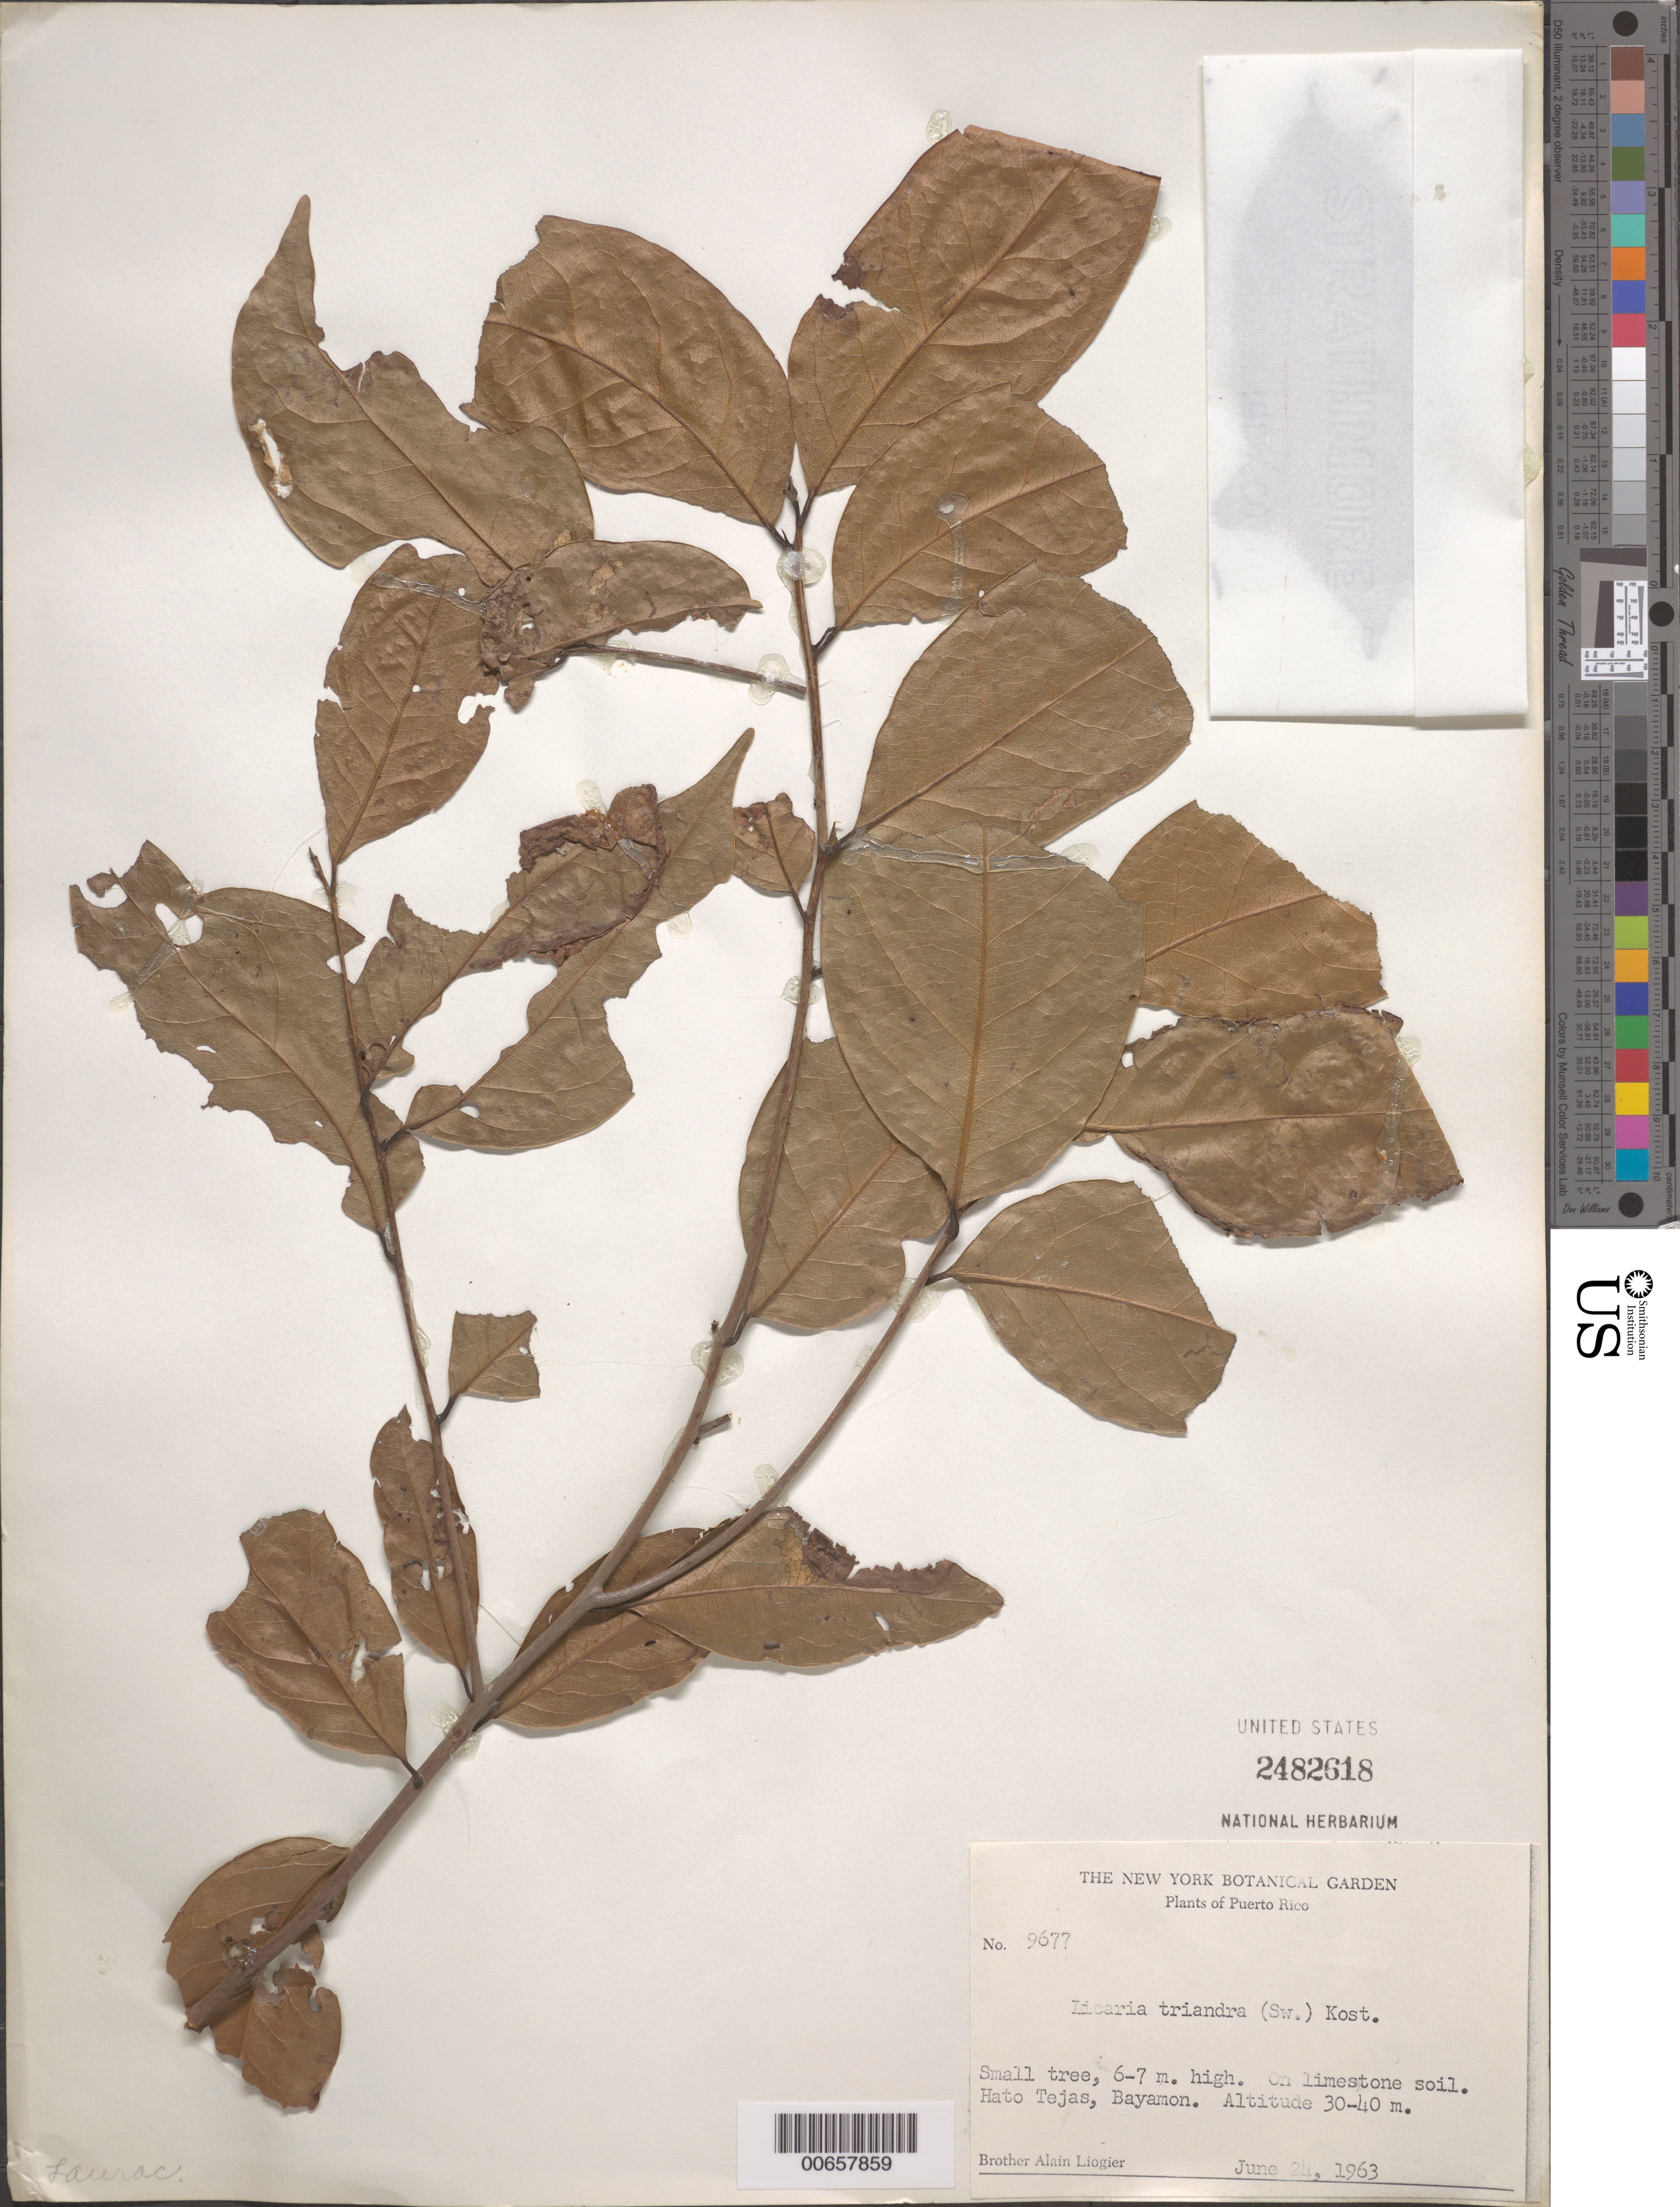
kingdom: Plantae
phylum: Tracheophyta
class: Magnoliopsida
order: Laurales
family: Lauraceae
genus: Licaria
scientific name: Licaria triandra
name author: (Sw.) Kosterm.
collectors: A. H. Liogier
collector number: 9677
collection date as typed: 24 Jul 1963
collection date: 1963-07-24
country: Puerto Rico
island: Greater Antilles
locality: Hato Tejas, Bayamon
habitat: On limestone soil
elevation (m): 30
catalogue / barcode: US 2482618